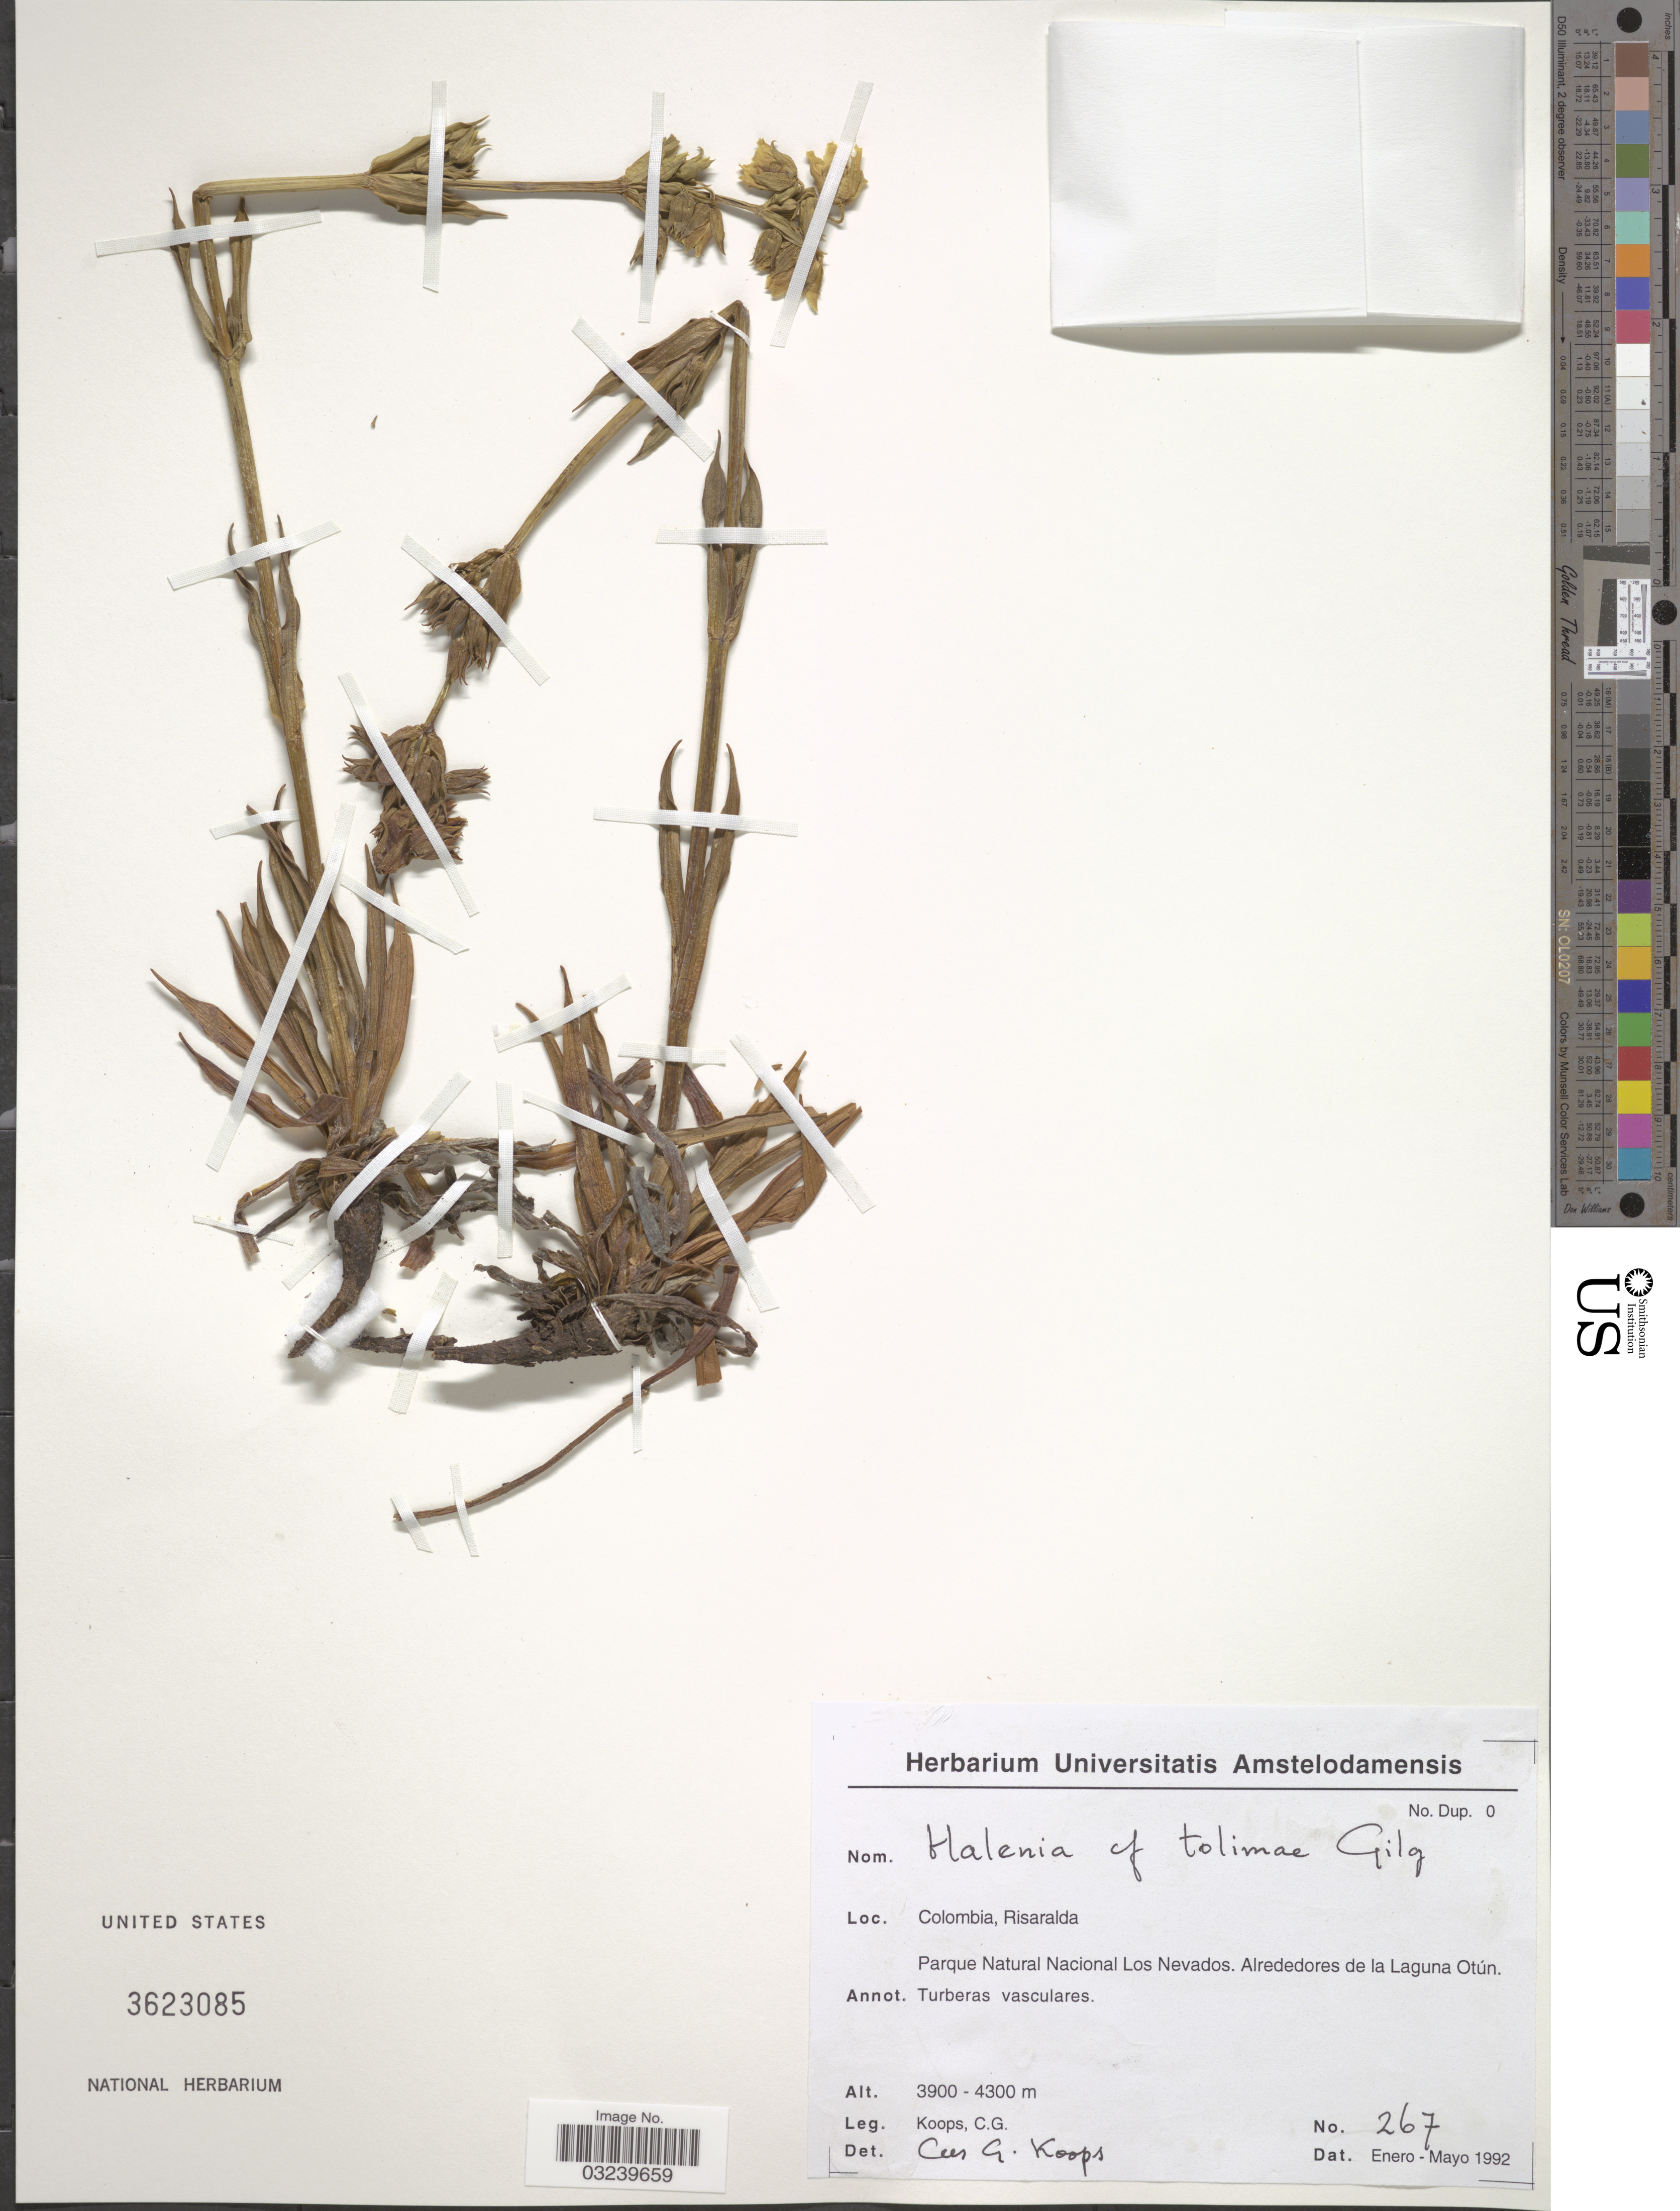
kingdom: Plantae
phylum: Tracheophyta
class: Magnoliopsida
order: Gentianales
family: Gentianaceae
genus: Halenia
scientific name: Halenia tolimae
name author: Gilg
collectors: C. Koops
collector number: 267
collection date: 1992-01/1992-05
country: Colombia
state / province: Risaralda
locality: Parque Natural Nacional Los Nevados, Alrededores de la Laguna Otún.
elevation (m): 3900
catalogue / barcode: US 3623085